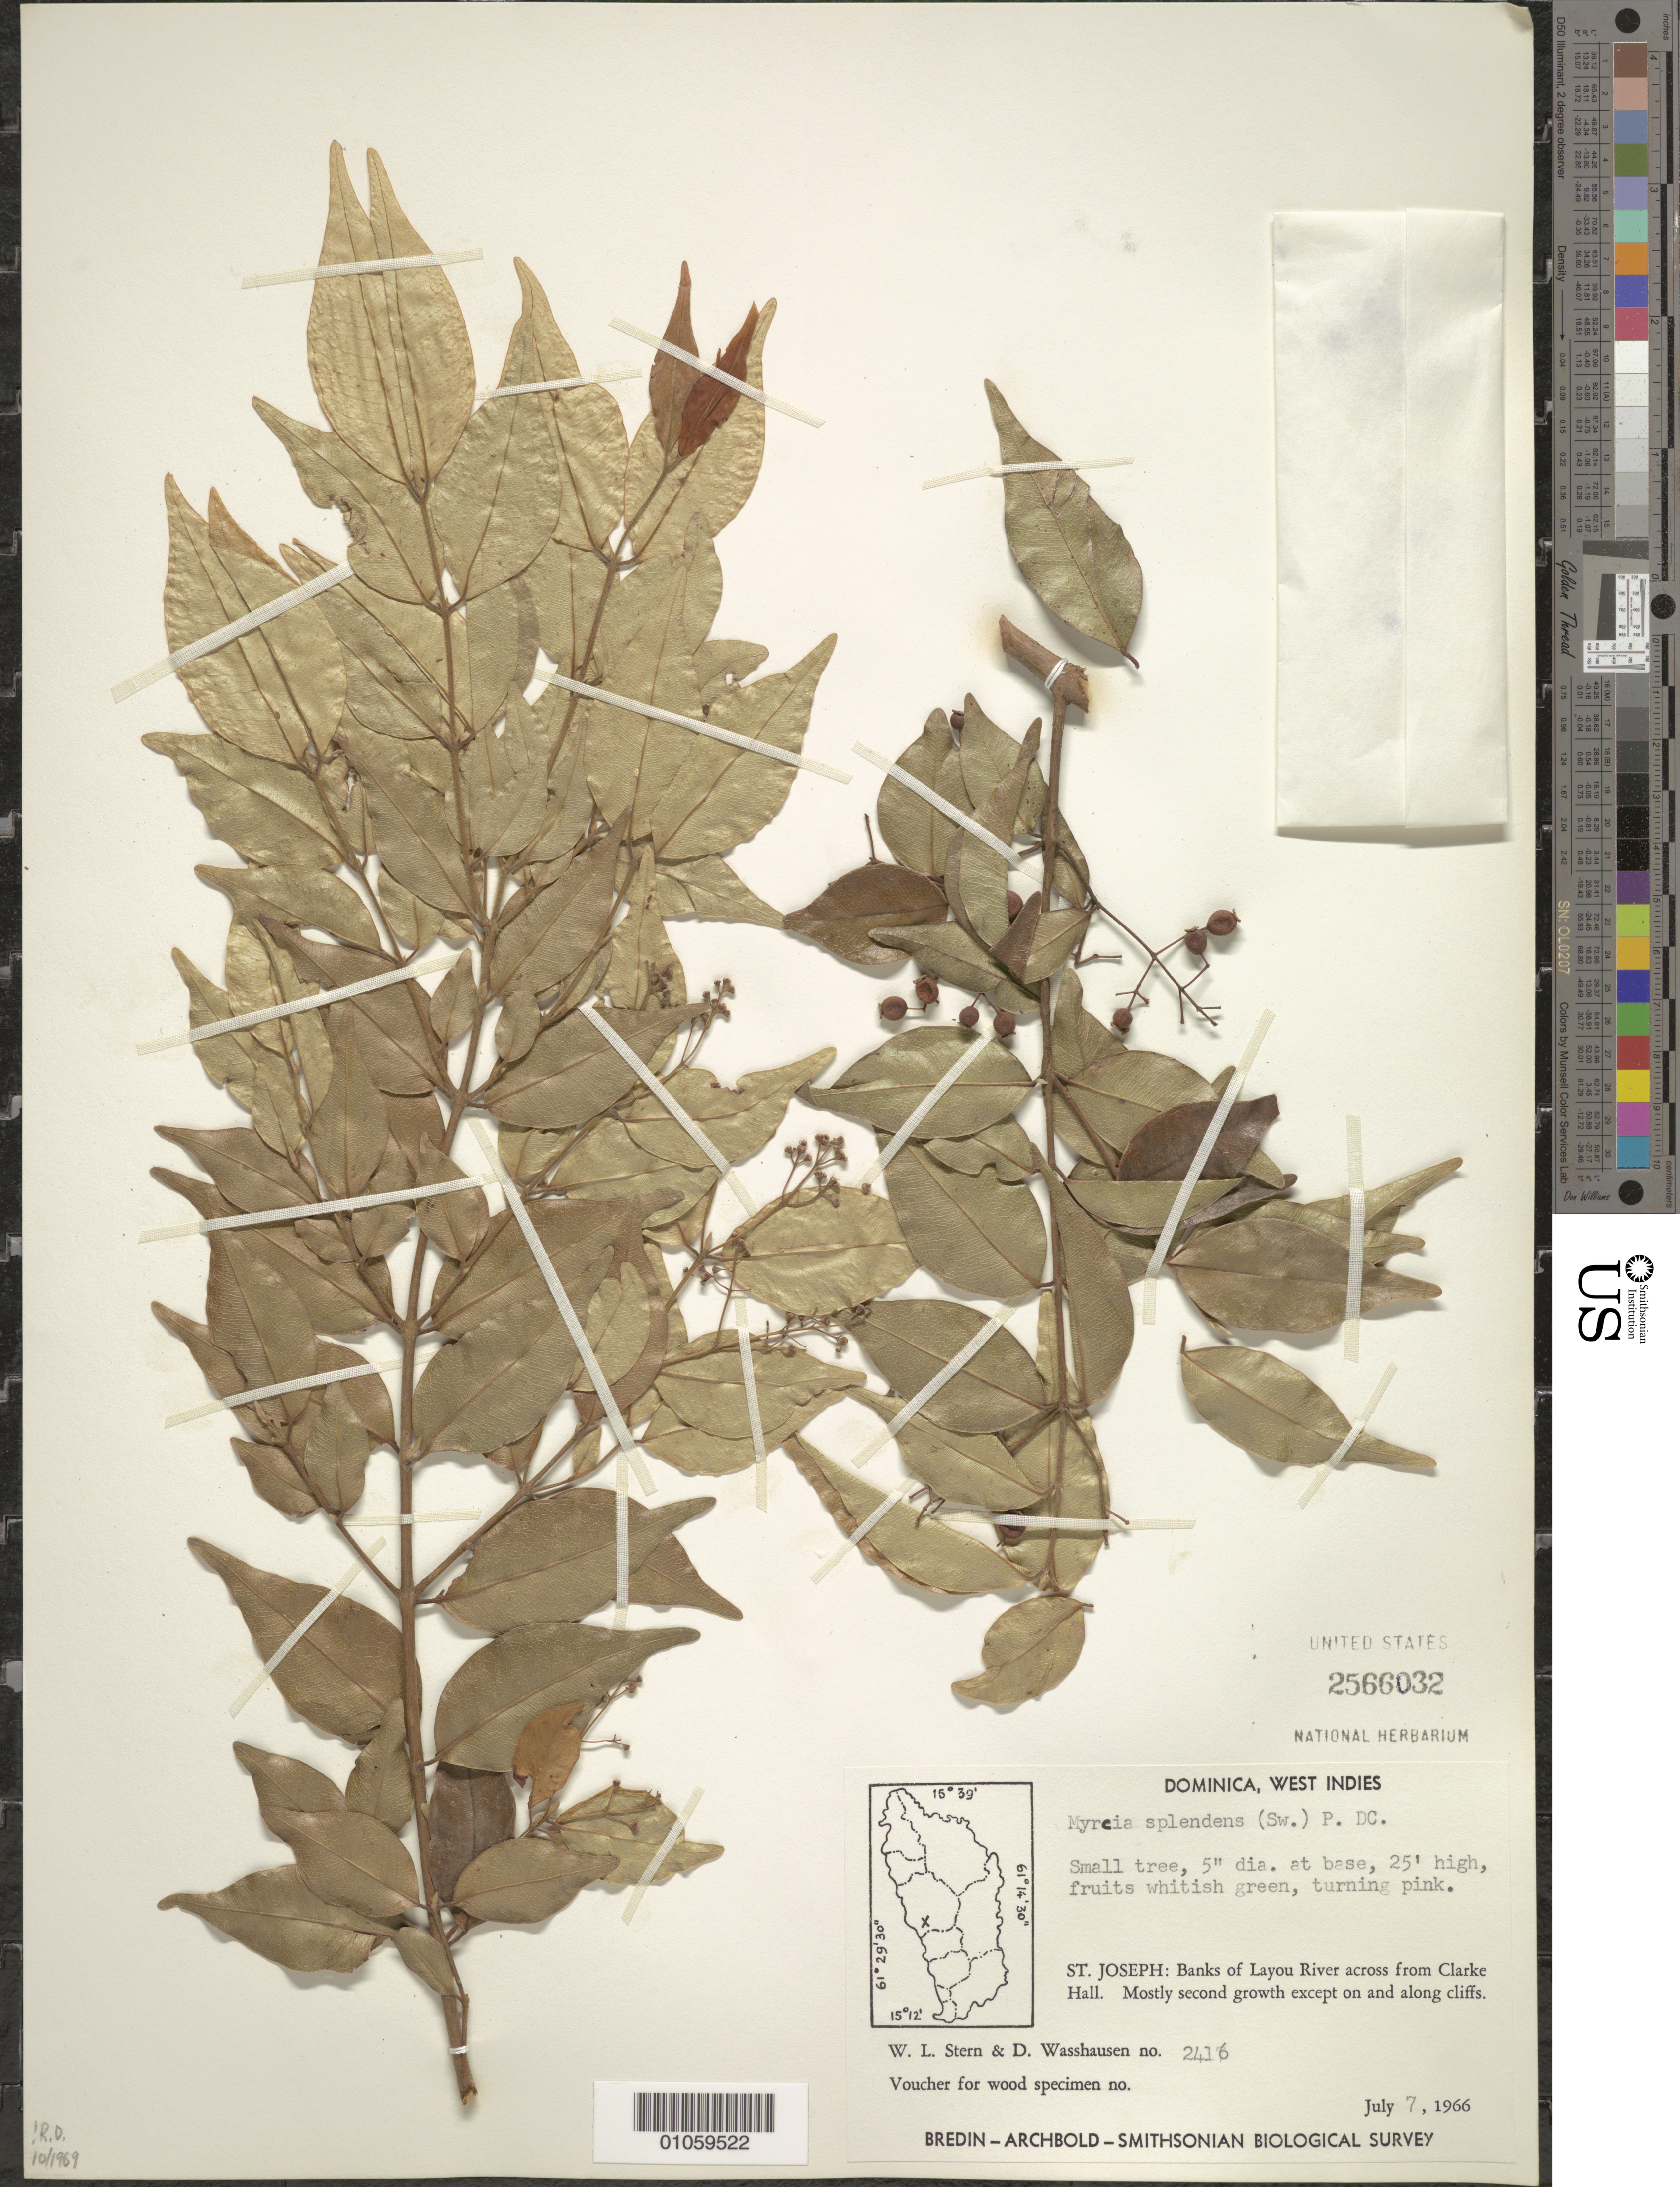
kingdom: Plantae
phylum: Tracheophyta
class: Magnoliopsida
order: Myrtales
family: Myrtaceae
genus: Myrcia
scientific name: Myrcia splendens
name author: (Sw.) DC.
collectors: W. L. Stern & D. C. Wasshausen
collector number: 2416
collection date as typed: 07 Jul 1966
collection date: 1966-07-07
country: Dominica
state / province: St. Joseph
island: Dominica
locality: Banks of Layou River across from Clarke Hall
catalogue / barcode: US 2566032